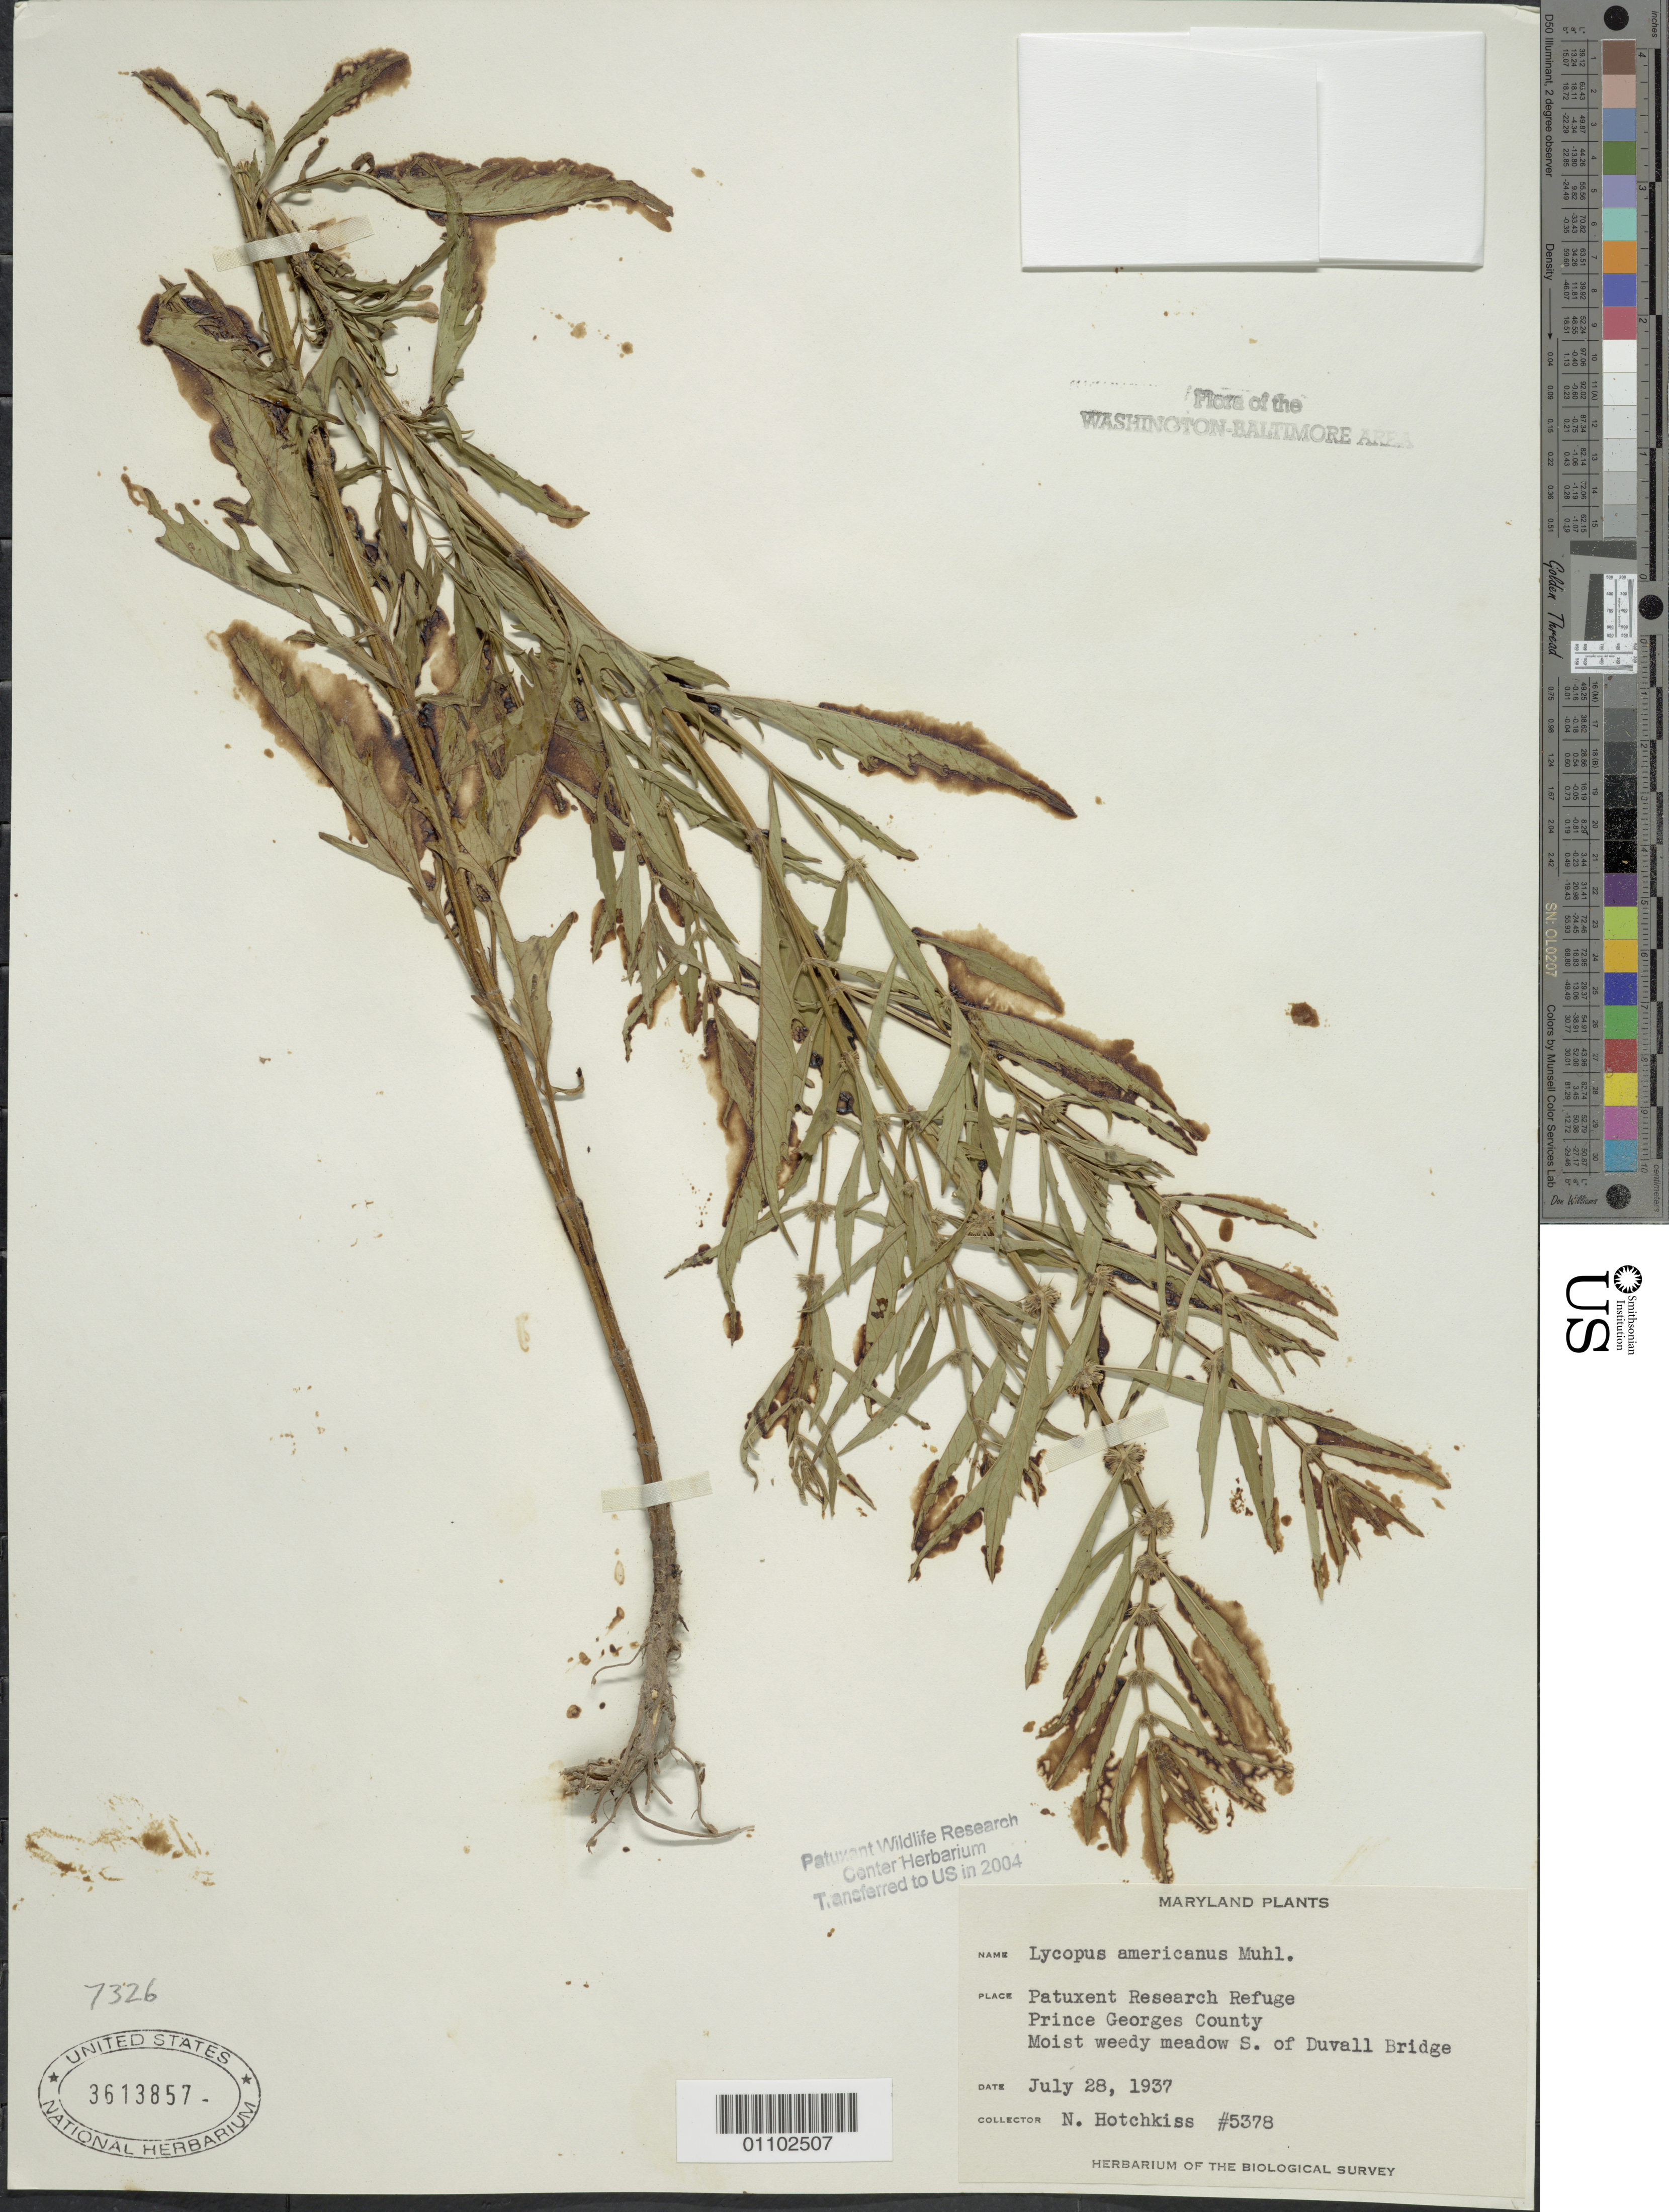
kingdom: Plantae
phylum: Tracheophyta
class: Magnoliopsida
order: Lamiales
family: Lamiaceae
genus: Lycopus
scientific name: Lycopus americanus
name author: Muhl. ex W.P.C. Barton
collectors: N. Hotchkiss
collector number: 5378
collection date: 1937-07-28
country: United States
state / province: Maryland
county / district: Prince George's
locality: Patuxent Research Refuge, S. of Duvall Bridge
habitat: Moist weedy meadow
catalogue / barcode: US 3613857